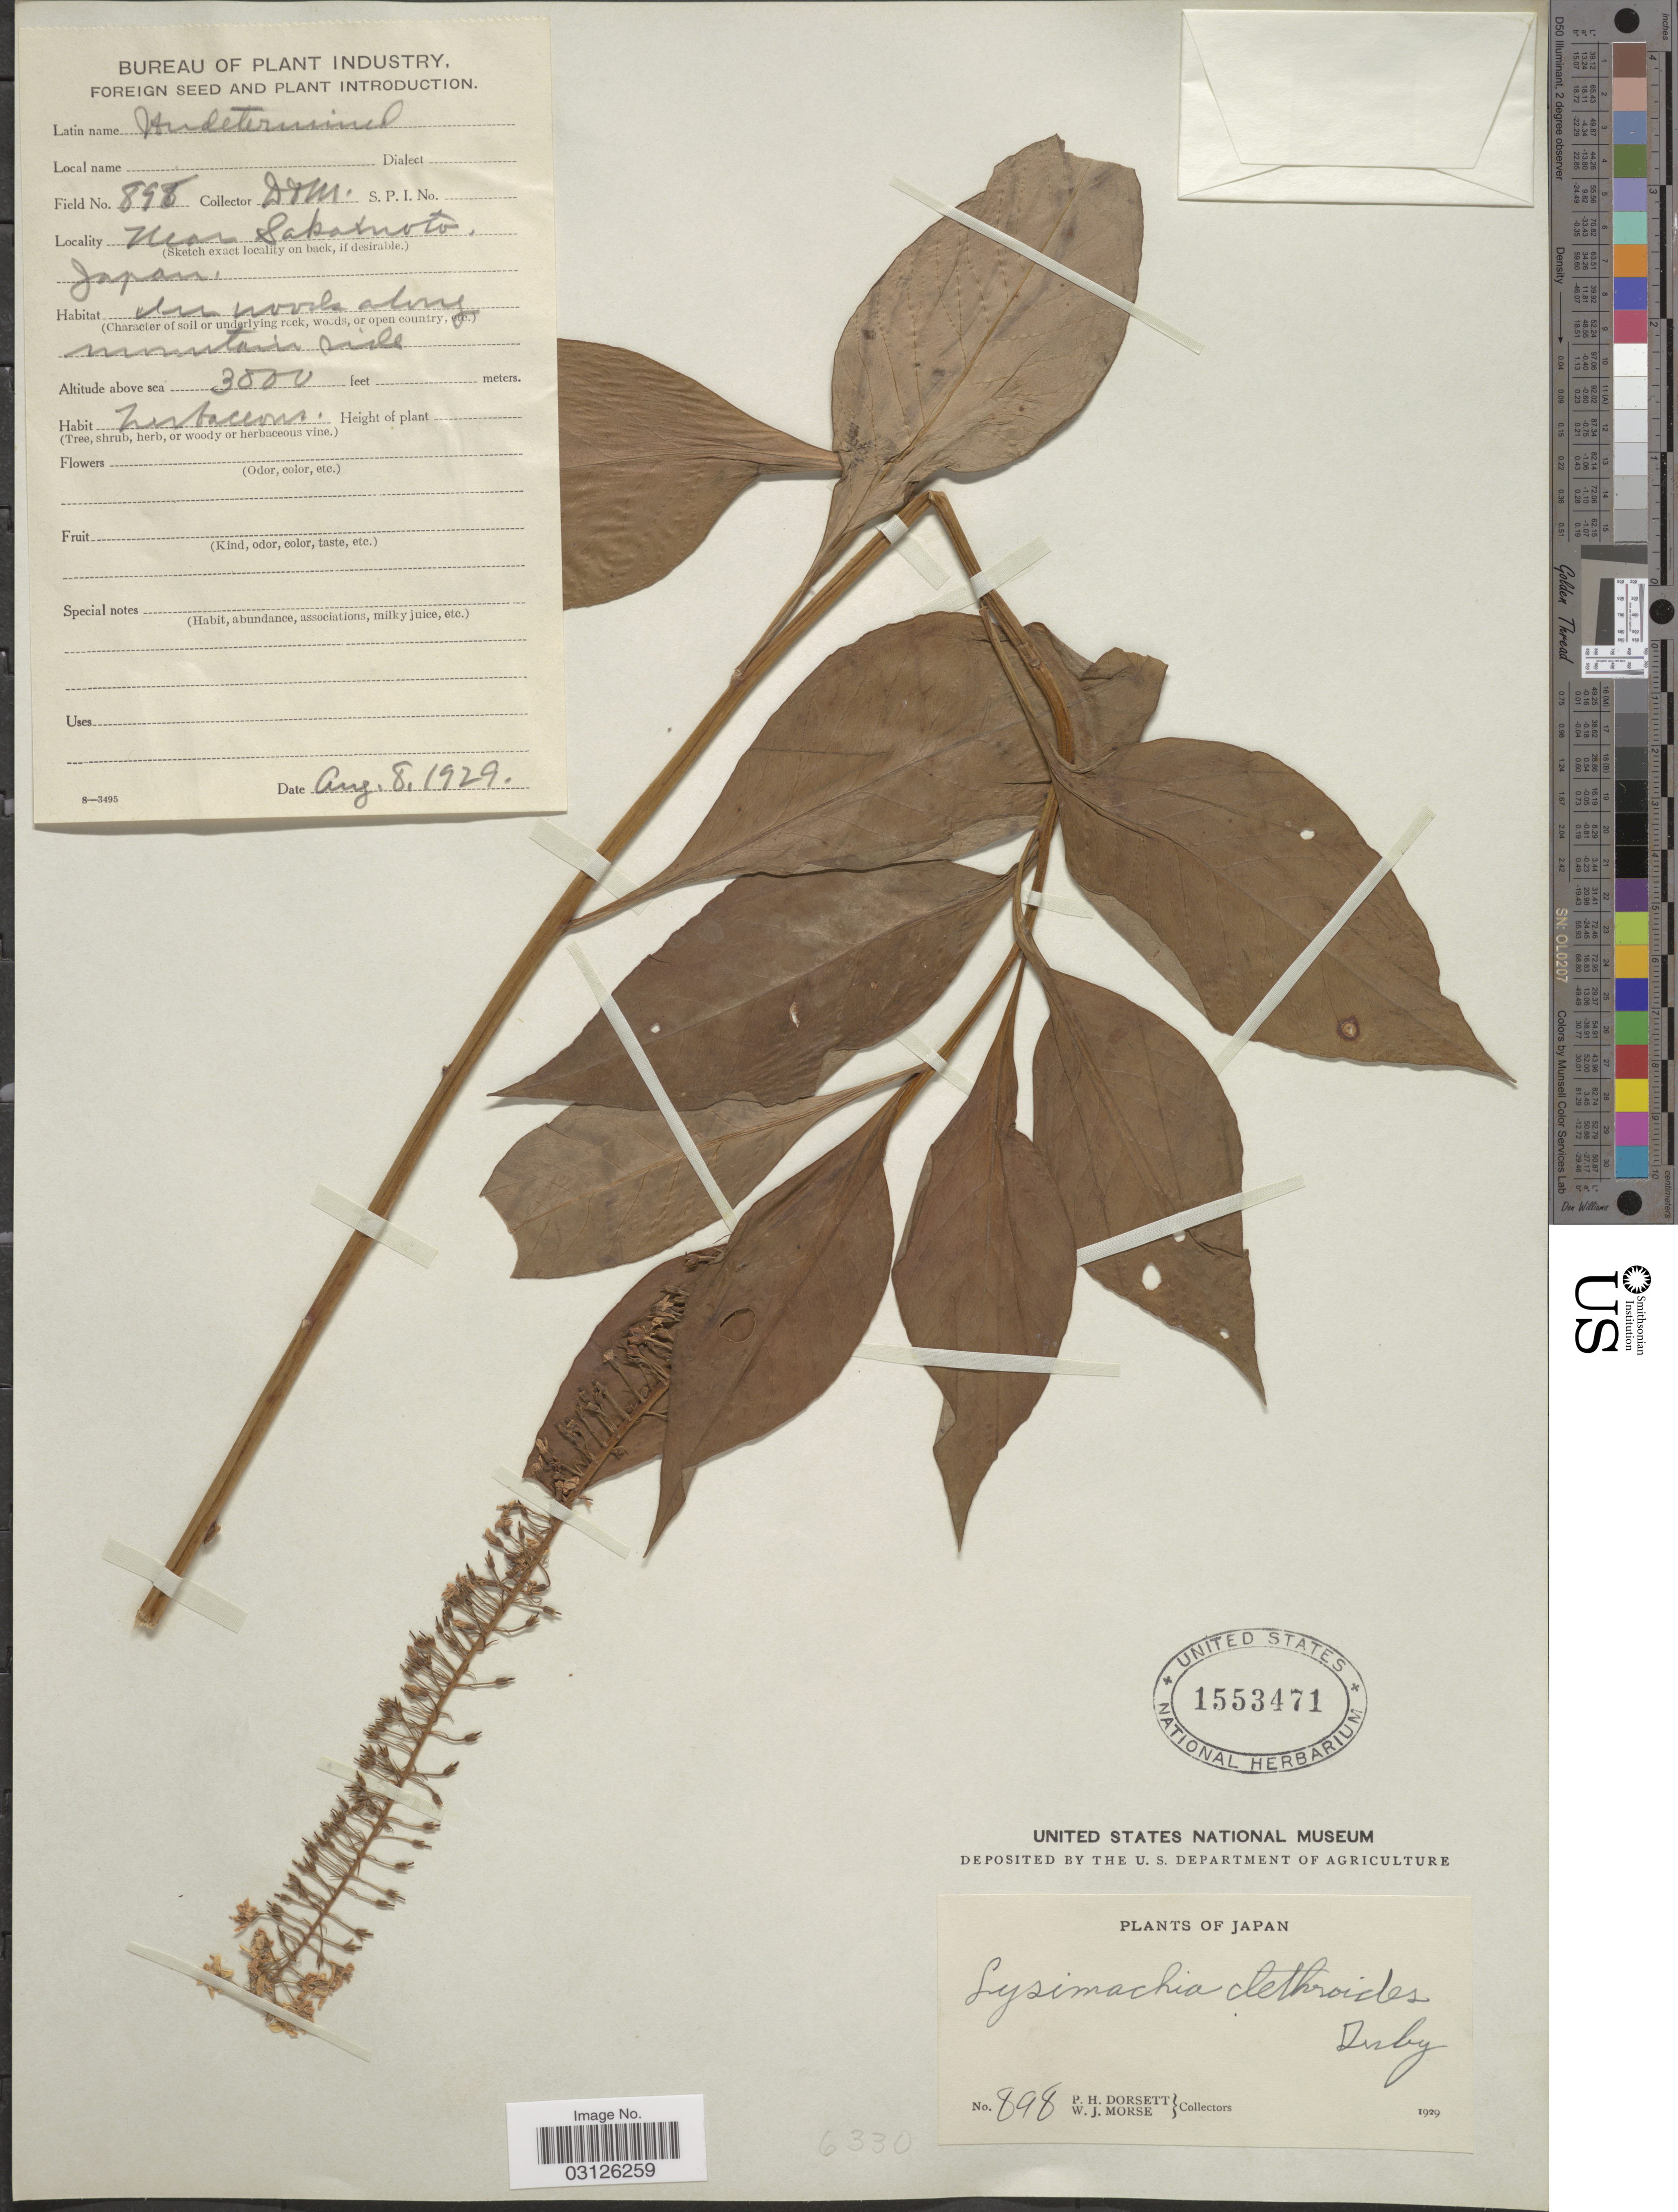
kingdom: Plantae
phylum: Tracheophyta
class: Magnoliopsida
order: Ericales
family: Primulaceae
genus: Lysimachia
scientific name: Lysimachia clethroides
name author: Duby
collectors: P. H. Dorsett & W. J. Morse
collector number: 898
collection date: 1929-08-08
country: Japan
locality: Near Sakamoto.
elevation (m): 914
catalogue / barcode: US 1553471